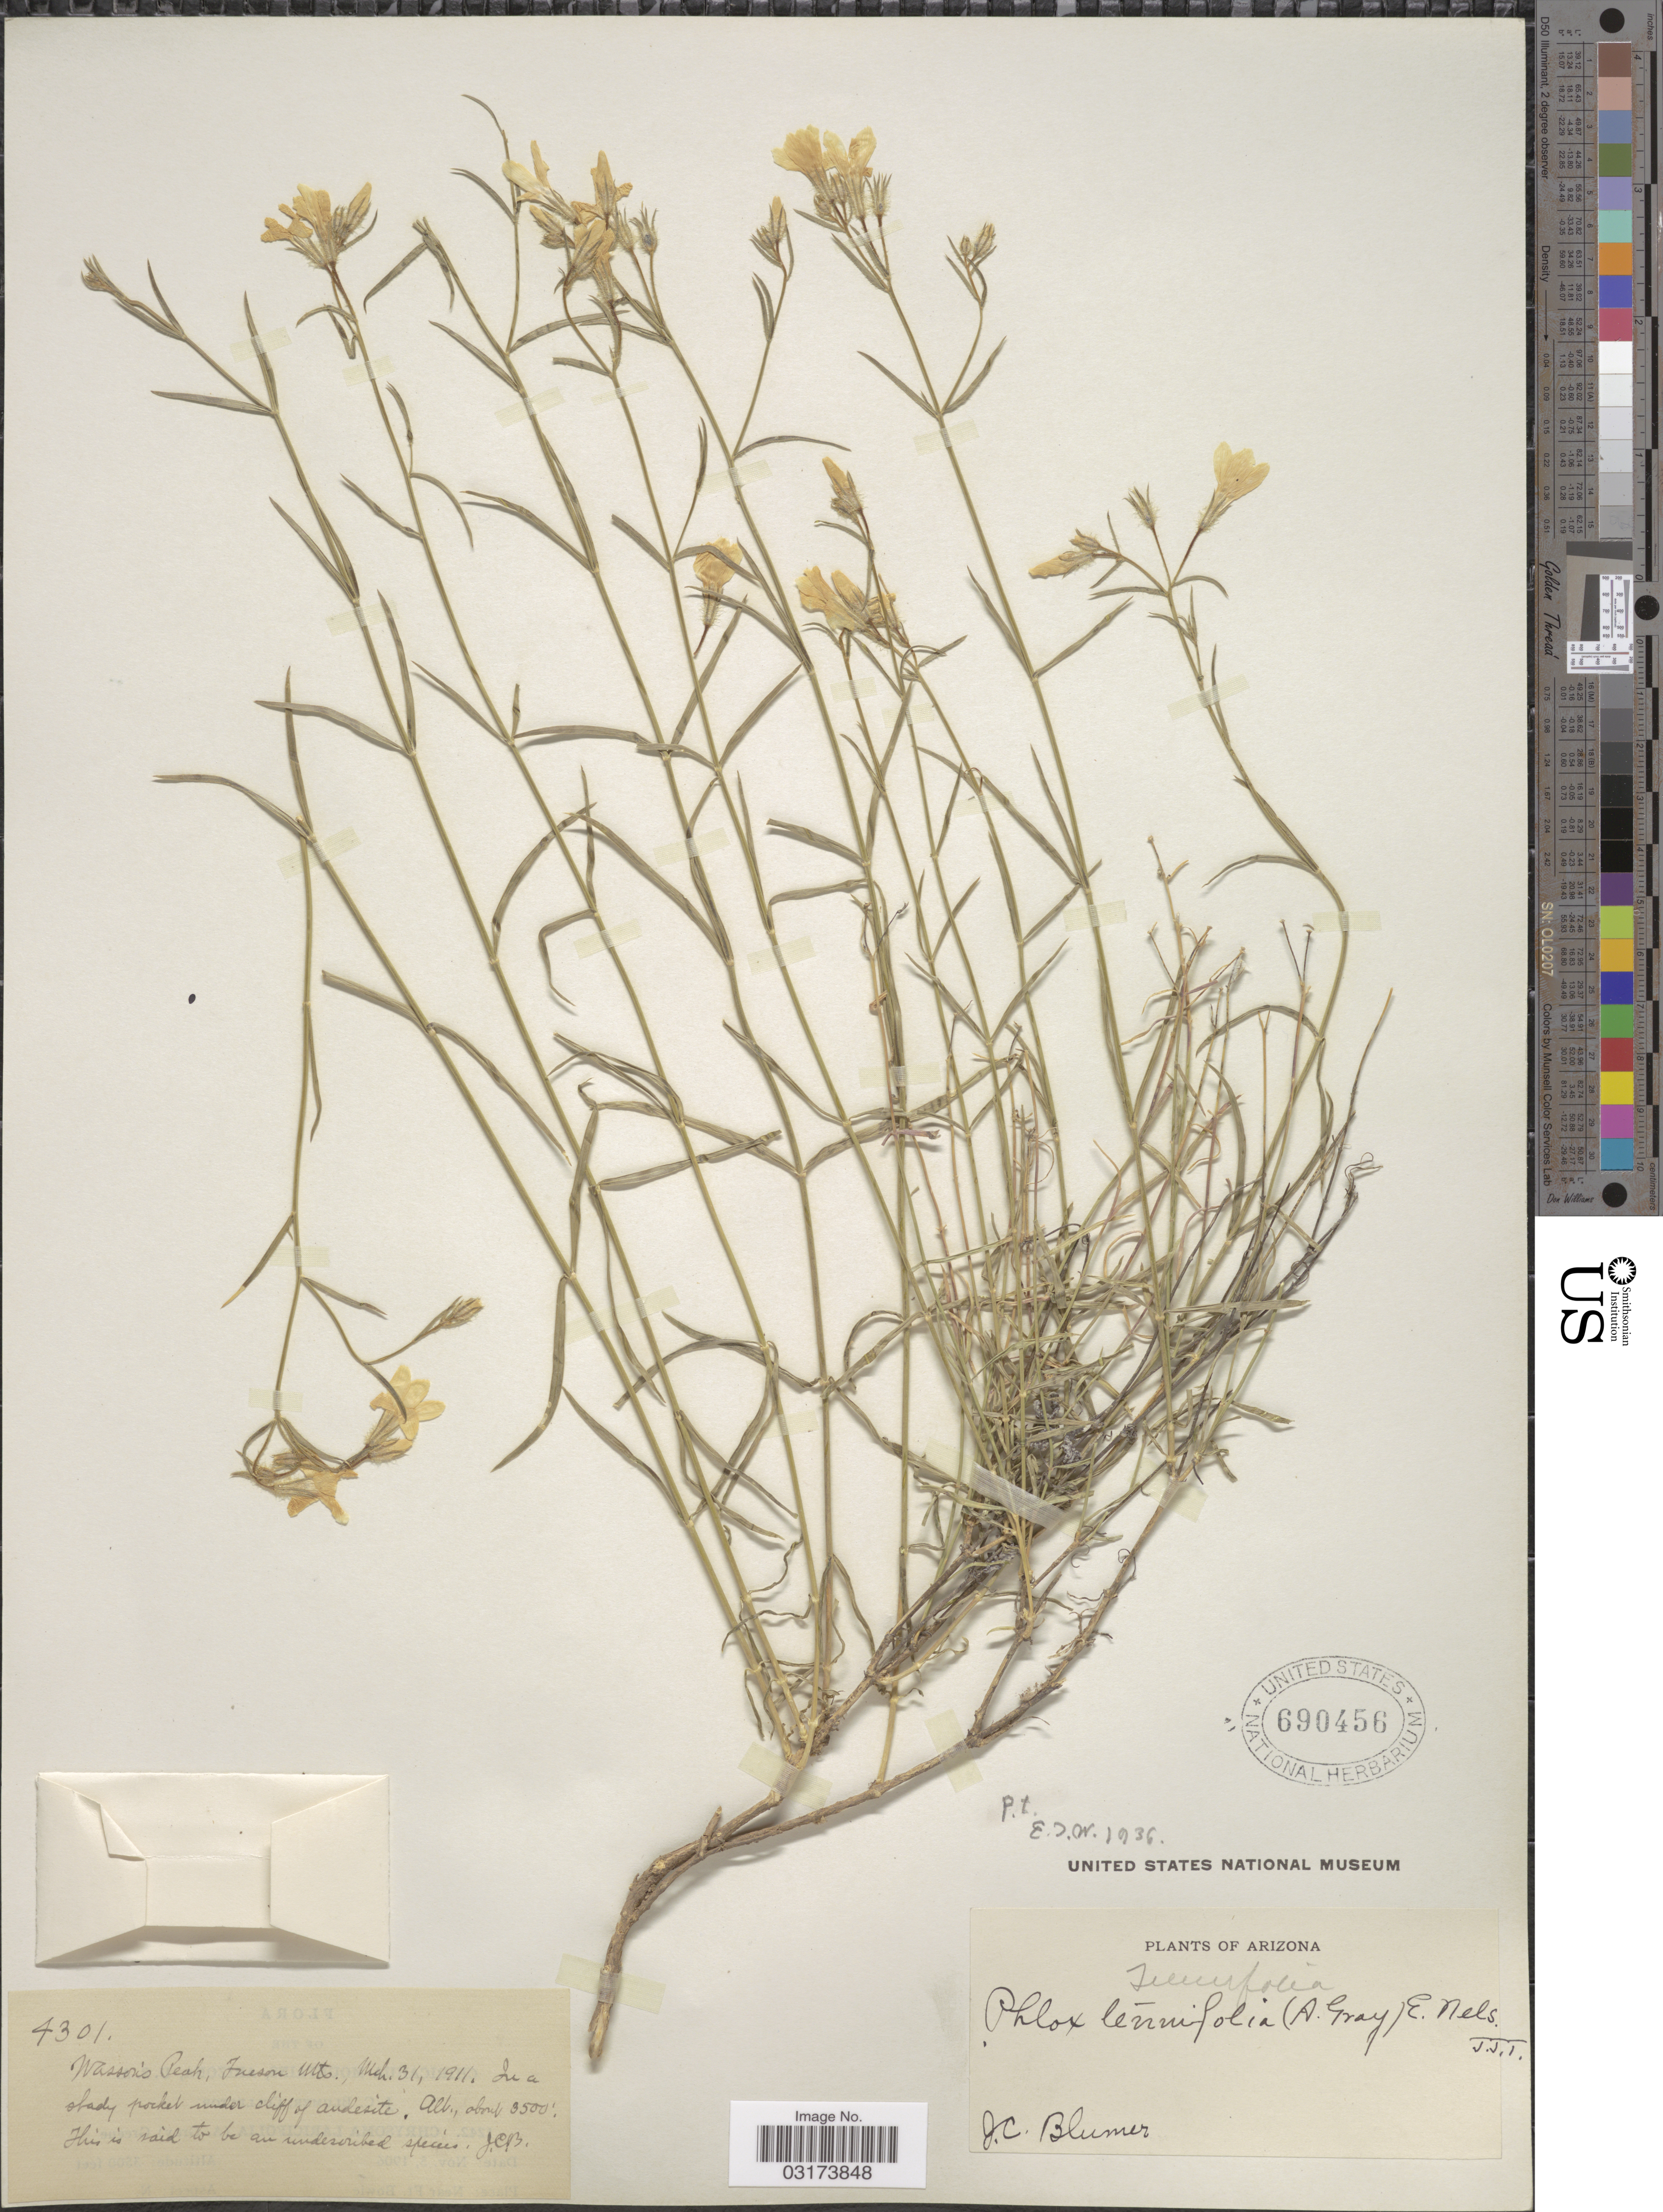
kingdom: Plantae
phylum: Tracheophyta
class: Magnoliopsida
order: Ericales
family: Polemoniaceae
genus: Phlox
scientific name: Phlox tenuifolia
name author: E.E. Nelson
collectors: J. C. Blumer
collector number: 4301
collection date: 1911-03-31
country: United States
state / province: Arizona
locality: Wasson's Peak,Fresno Mts.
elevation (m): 1067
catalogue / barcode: US 690456